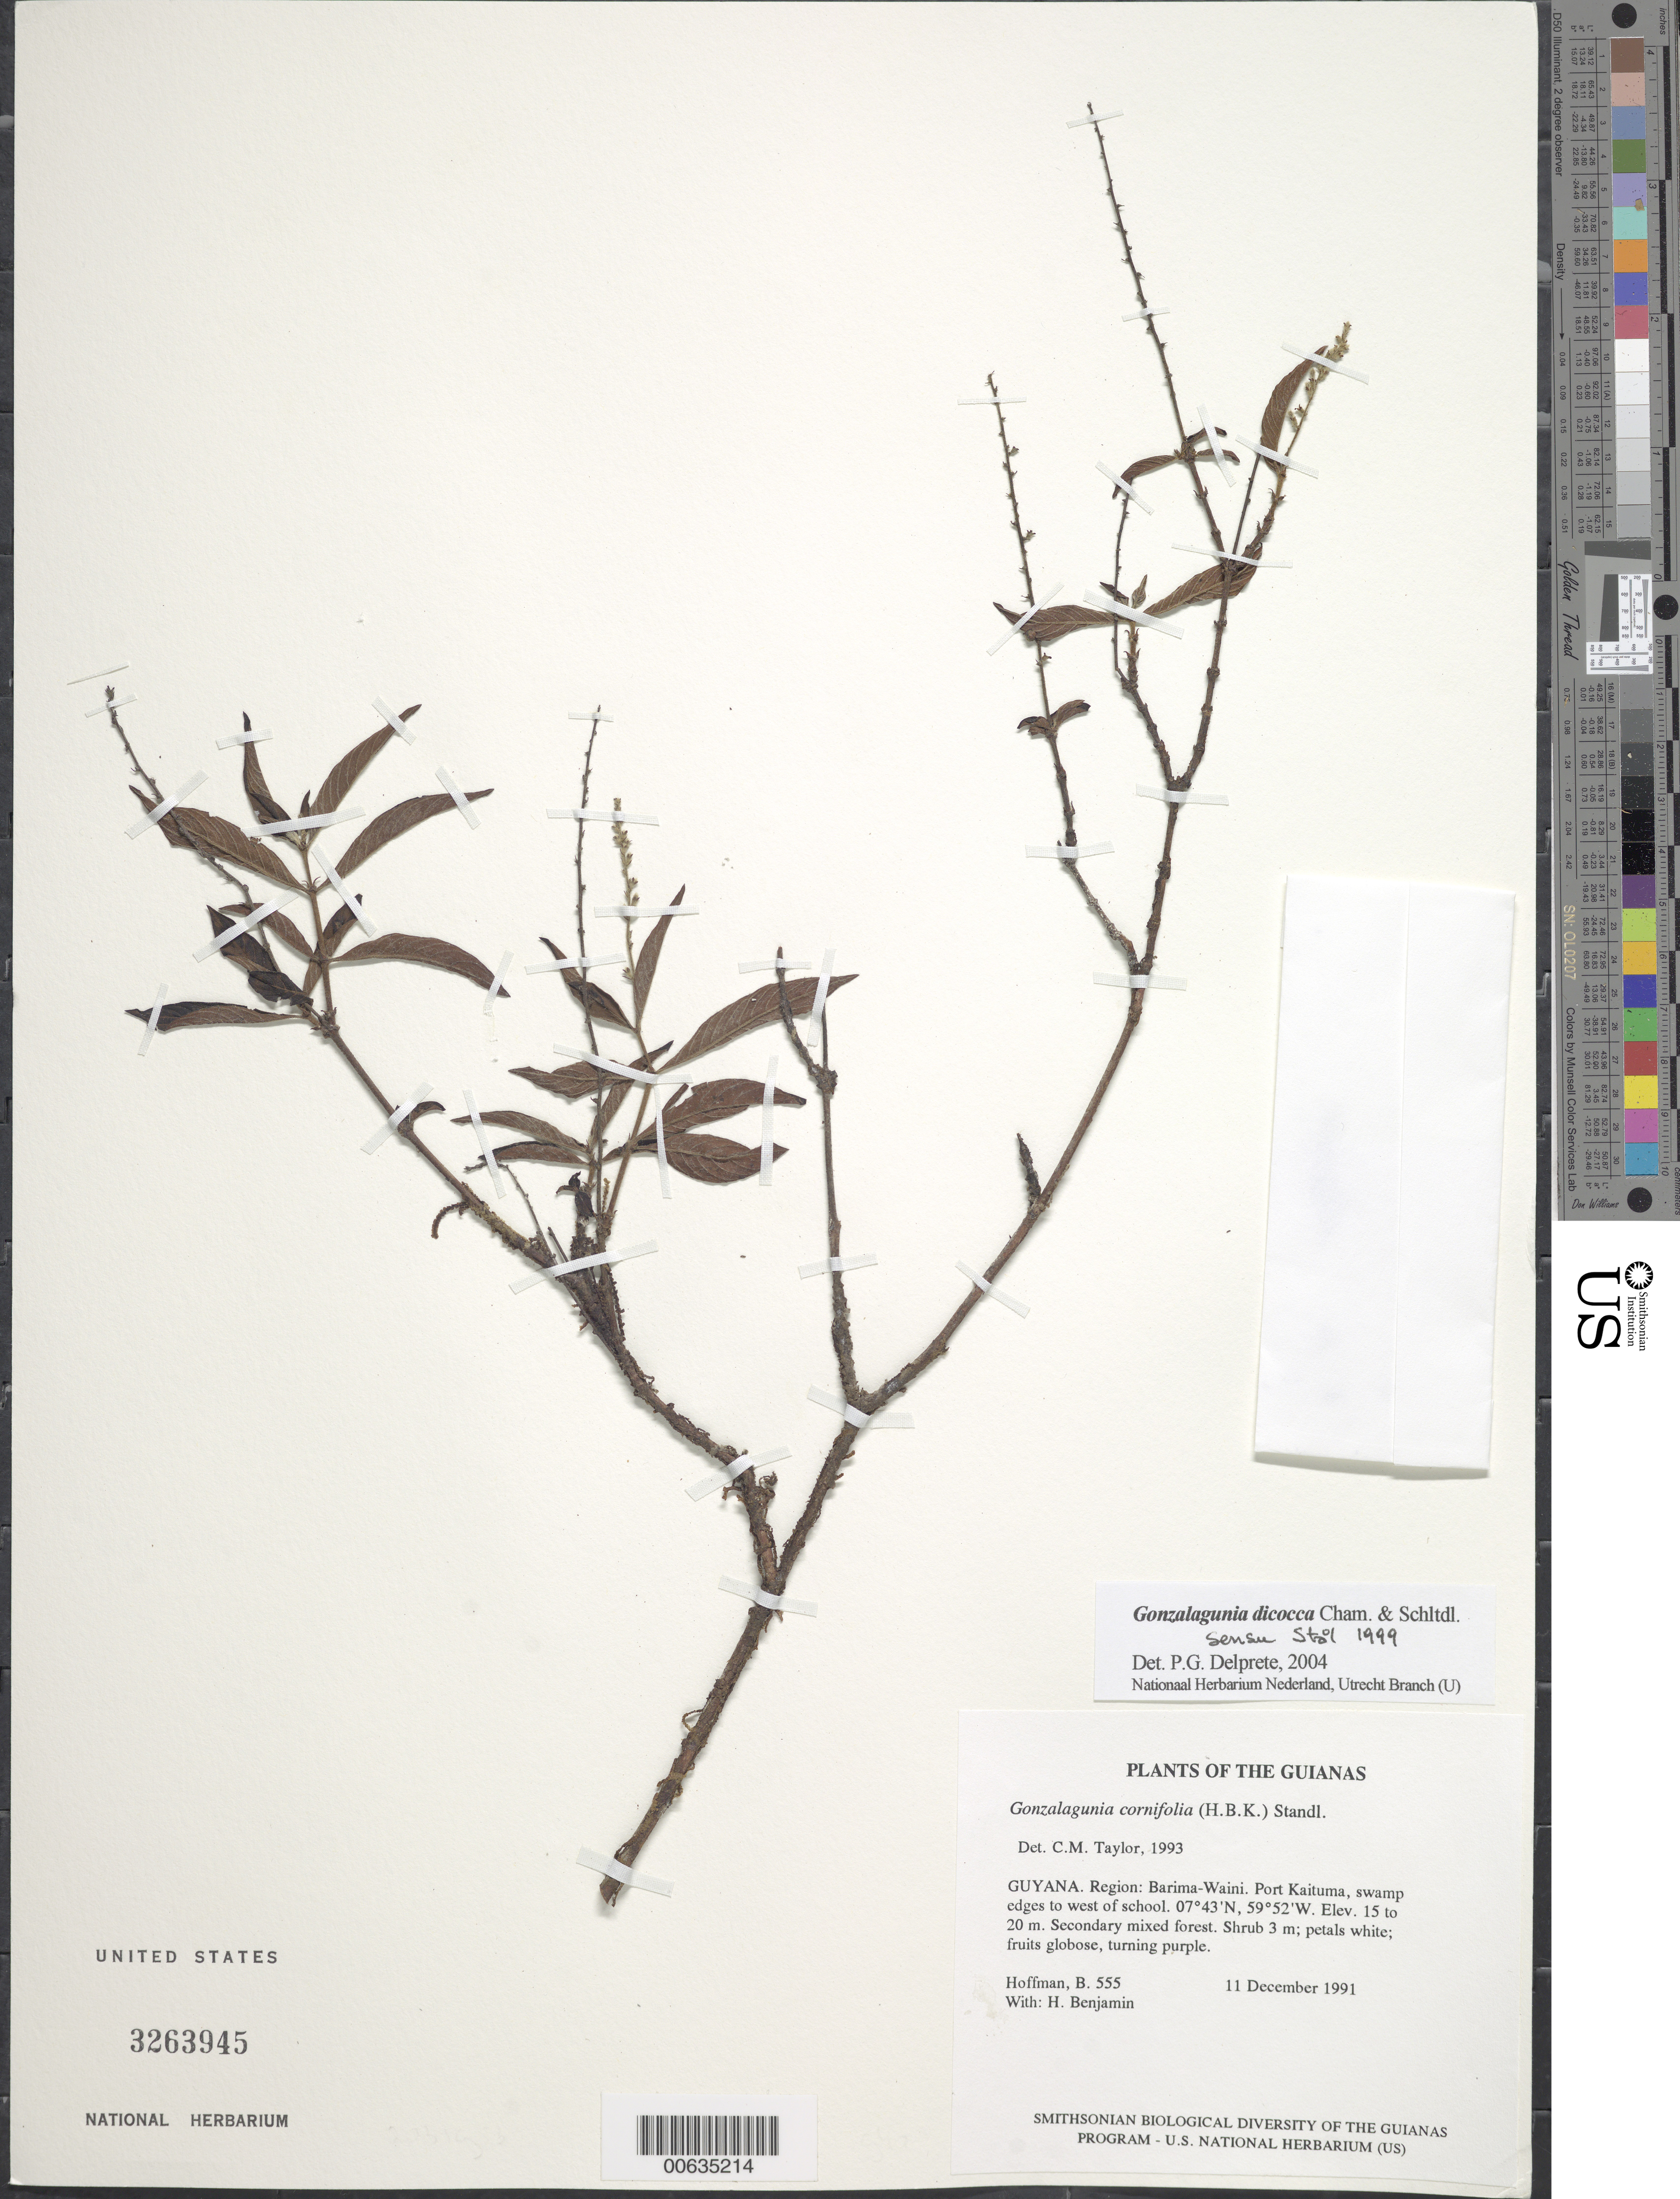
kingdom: Plantae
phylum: Tracheophyta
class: Magnoliopsida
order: Gentianales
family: Rubiaceae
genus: Gonzalagunia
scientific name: Gonzalagunia dicocca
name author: Cham. & Schltdl.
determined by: Delprete, P. G., Herb. de Guyane Cay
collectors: B. Hoffman & H. Benjamin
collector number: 555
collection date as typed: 11 December 1991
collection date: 1991-12-11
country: Guyana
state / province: Barima-Waini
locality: Port Kaituma, swamp edges to west of school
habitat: Secondary mixed forest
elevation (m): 15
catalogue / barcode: US 3263945